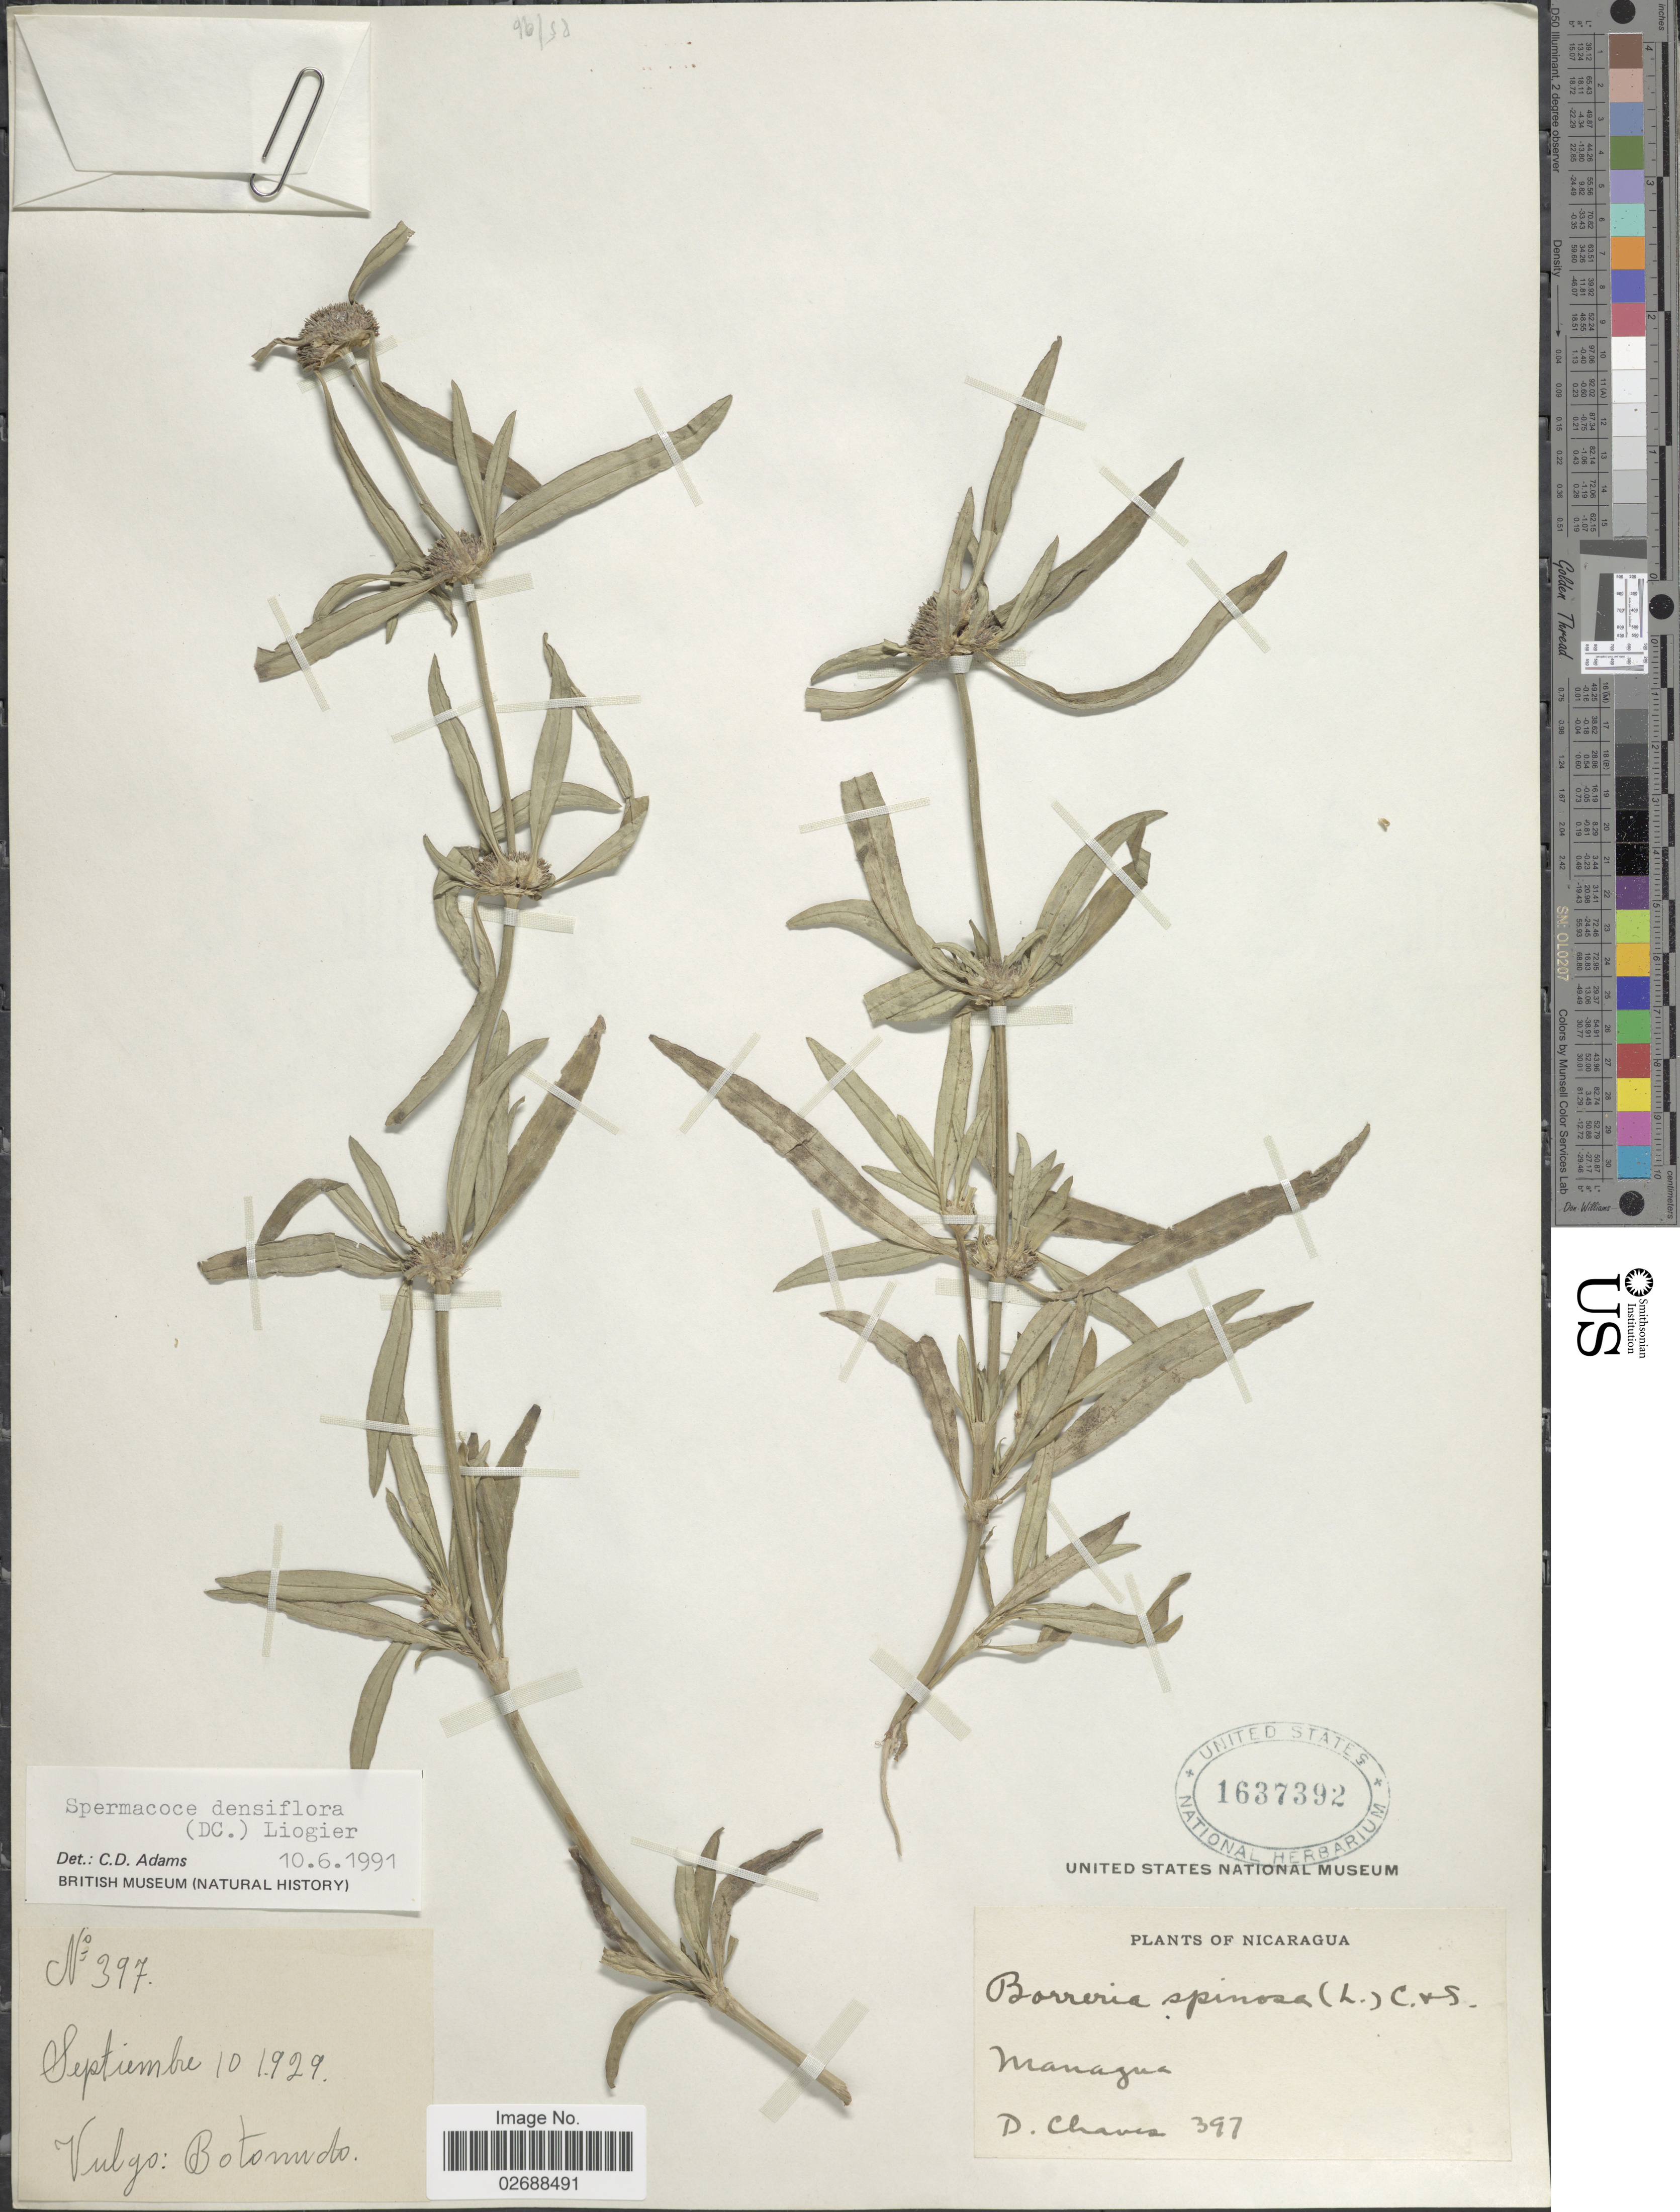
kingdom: Plantae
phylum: Tracheophyta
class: Magnoliopsida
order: Gentianales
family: Rubiaceae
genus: Spermacoce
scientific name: Spermacoce densiflora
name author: (DC.) Alain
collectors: D. Chaves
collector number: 397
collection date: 1929-09-10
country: Nicaragua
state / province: Managua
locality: Vulgo: Botonudo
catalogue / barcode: US 1637392